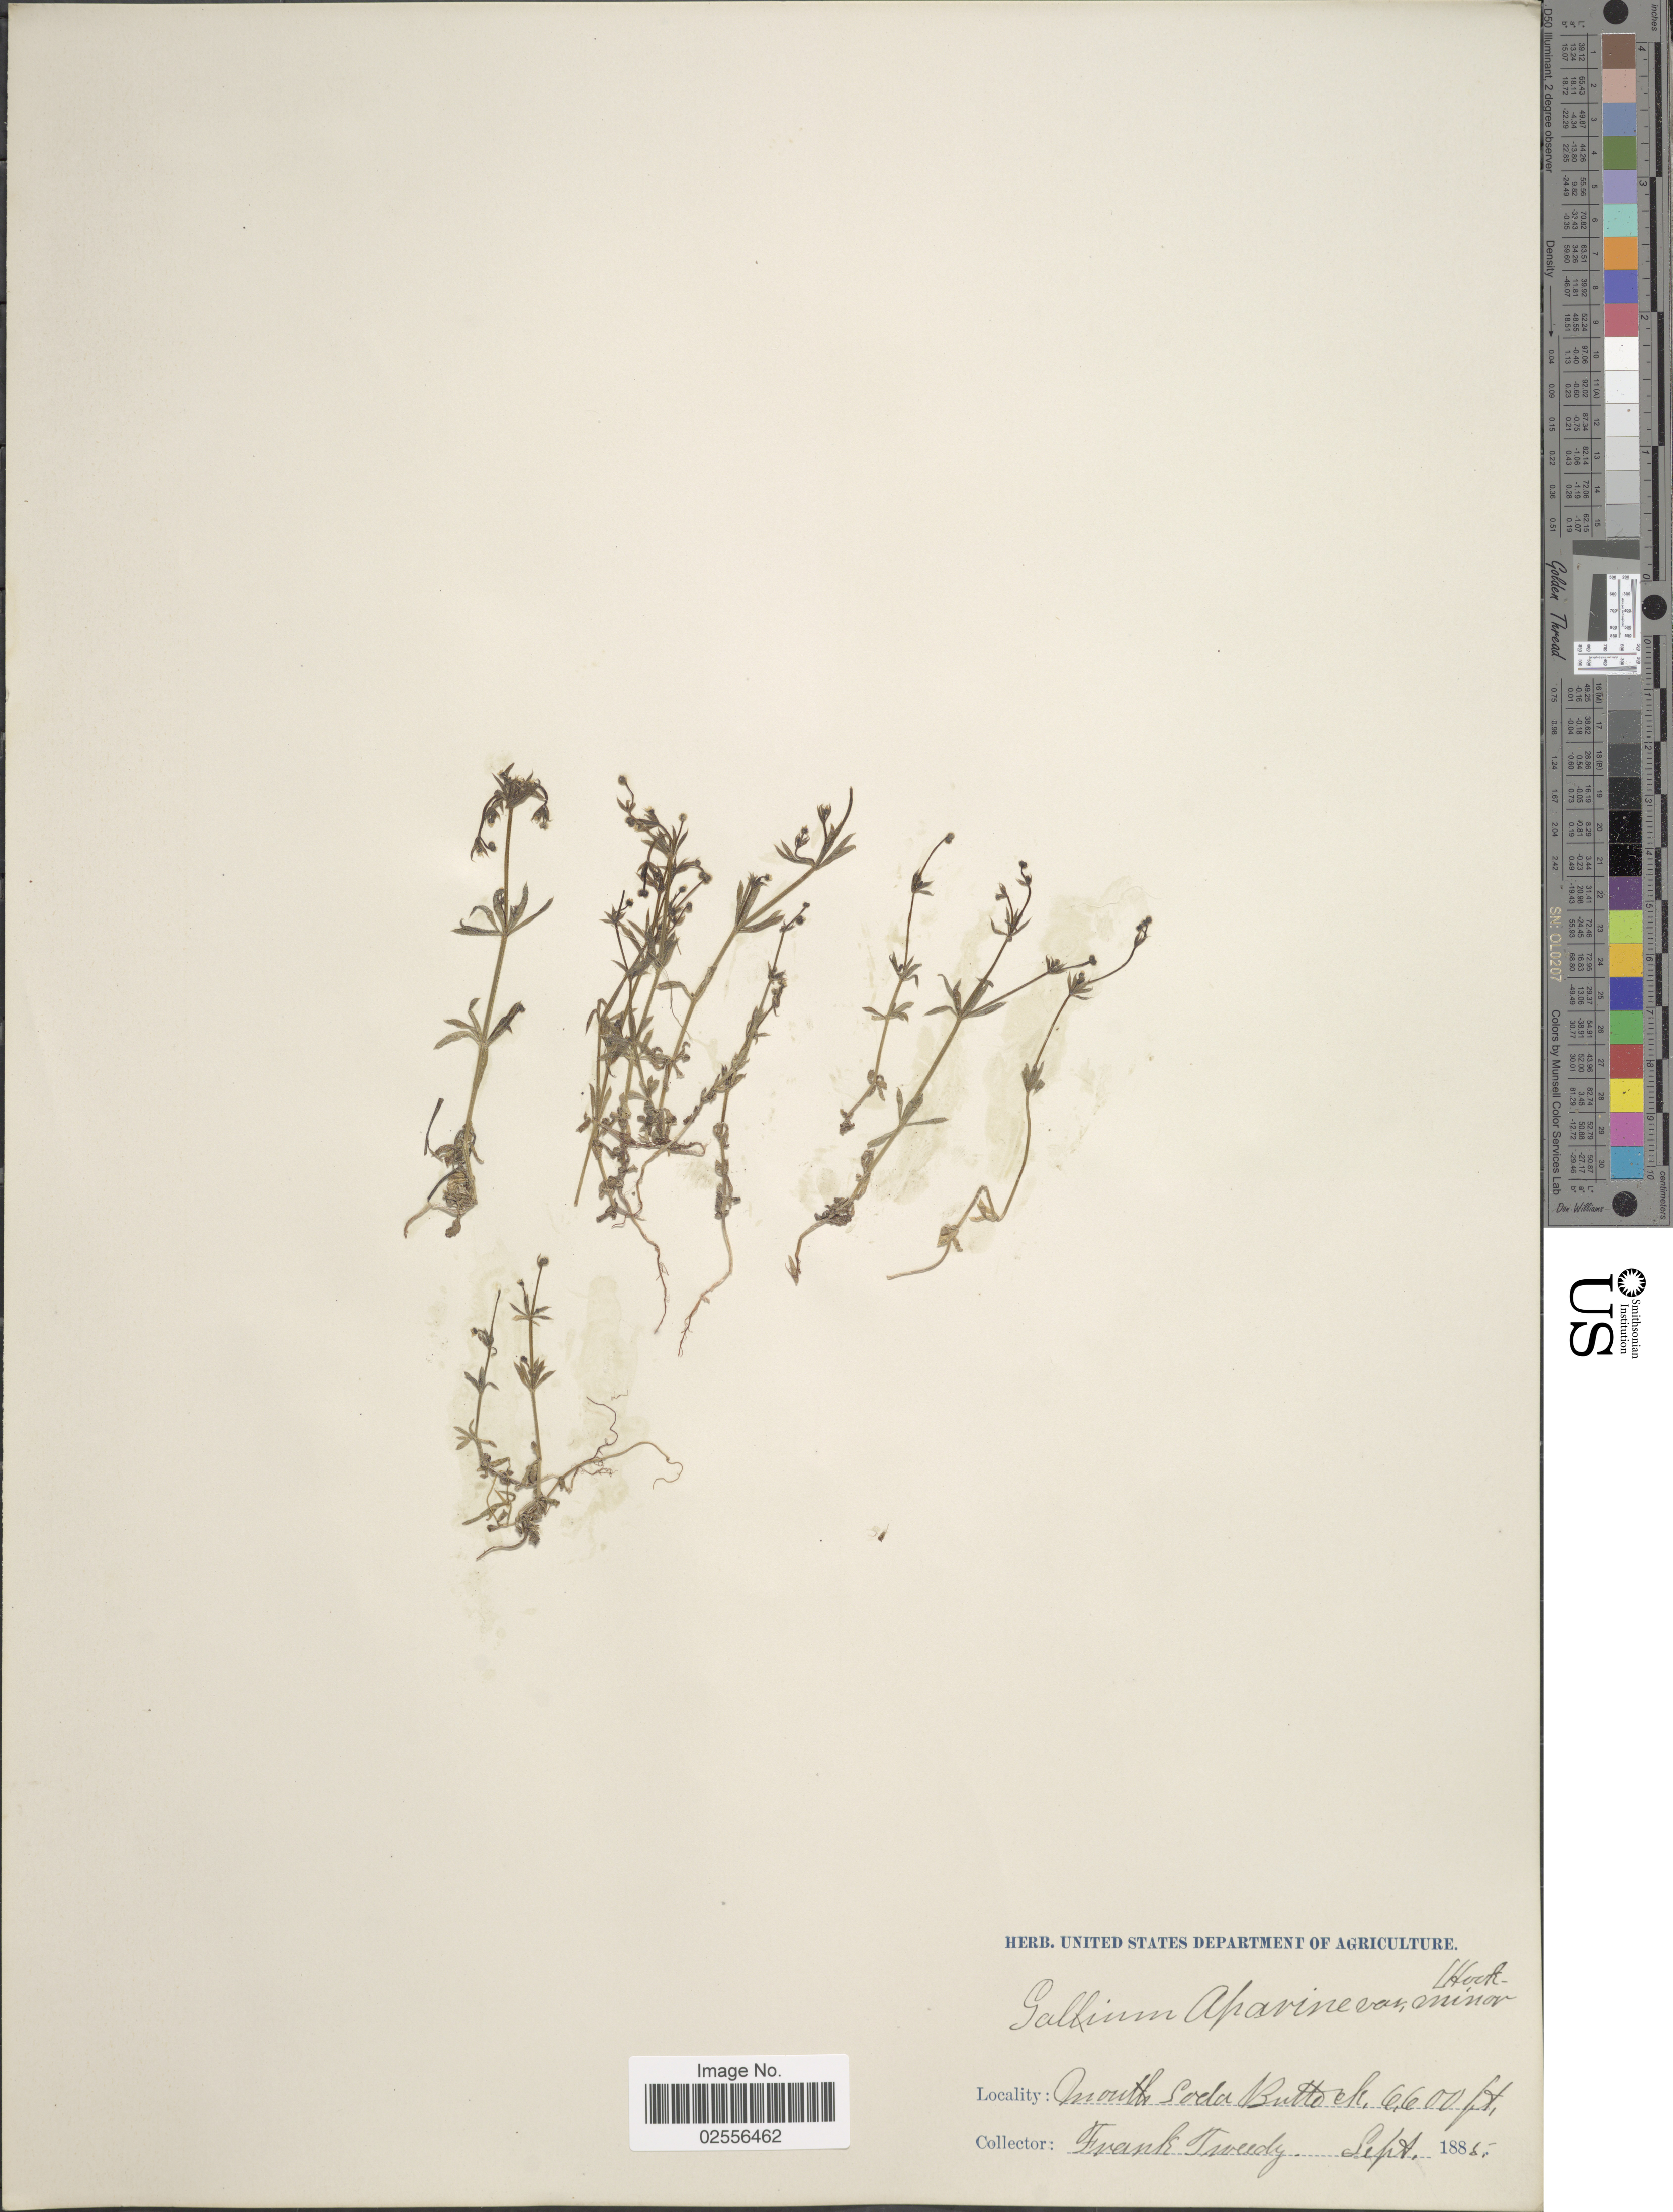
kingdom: Plantae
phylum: Tracheophyta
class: Magnoliopsida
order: Gentianales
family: Rubiaceae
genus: Galium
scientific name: Galium aparine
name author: L.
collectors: F. Tweedy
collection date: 1885-09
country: United States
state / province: Wyoming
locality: Mouth Soda Butte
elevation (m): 2012